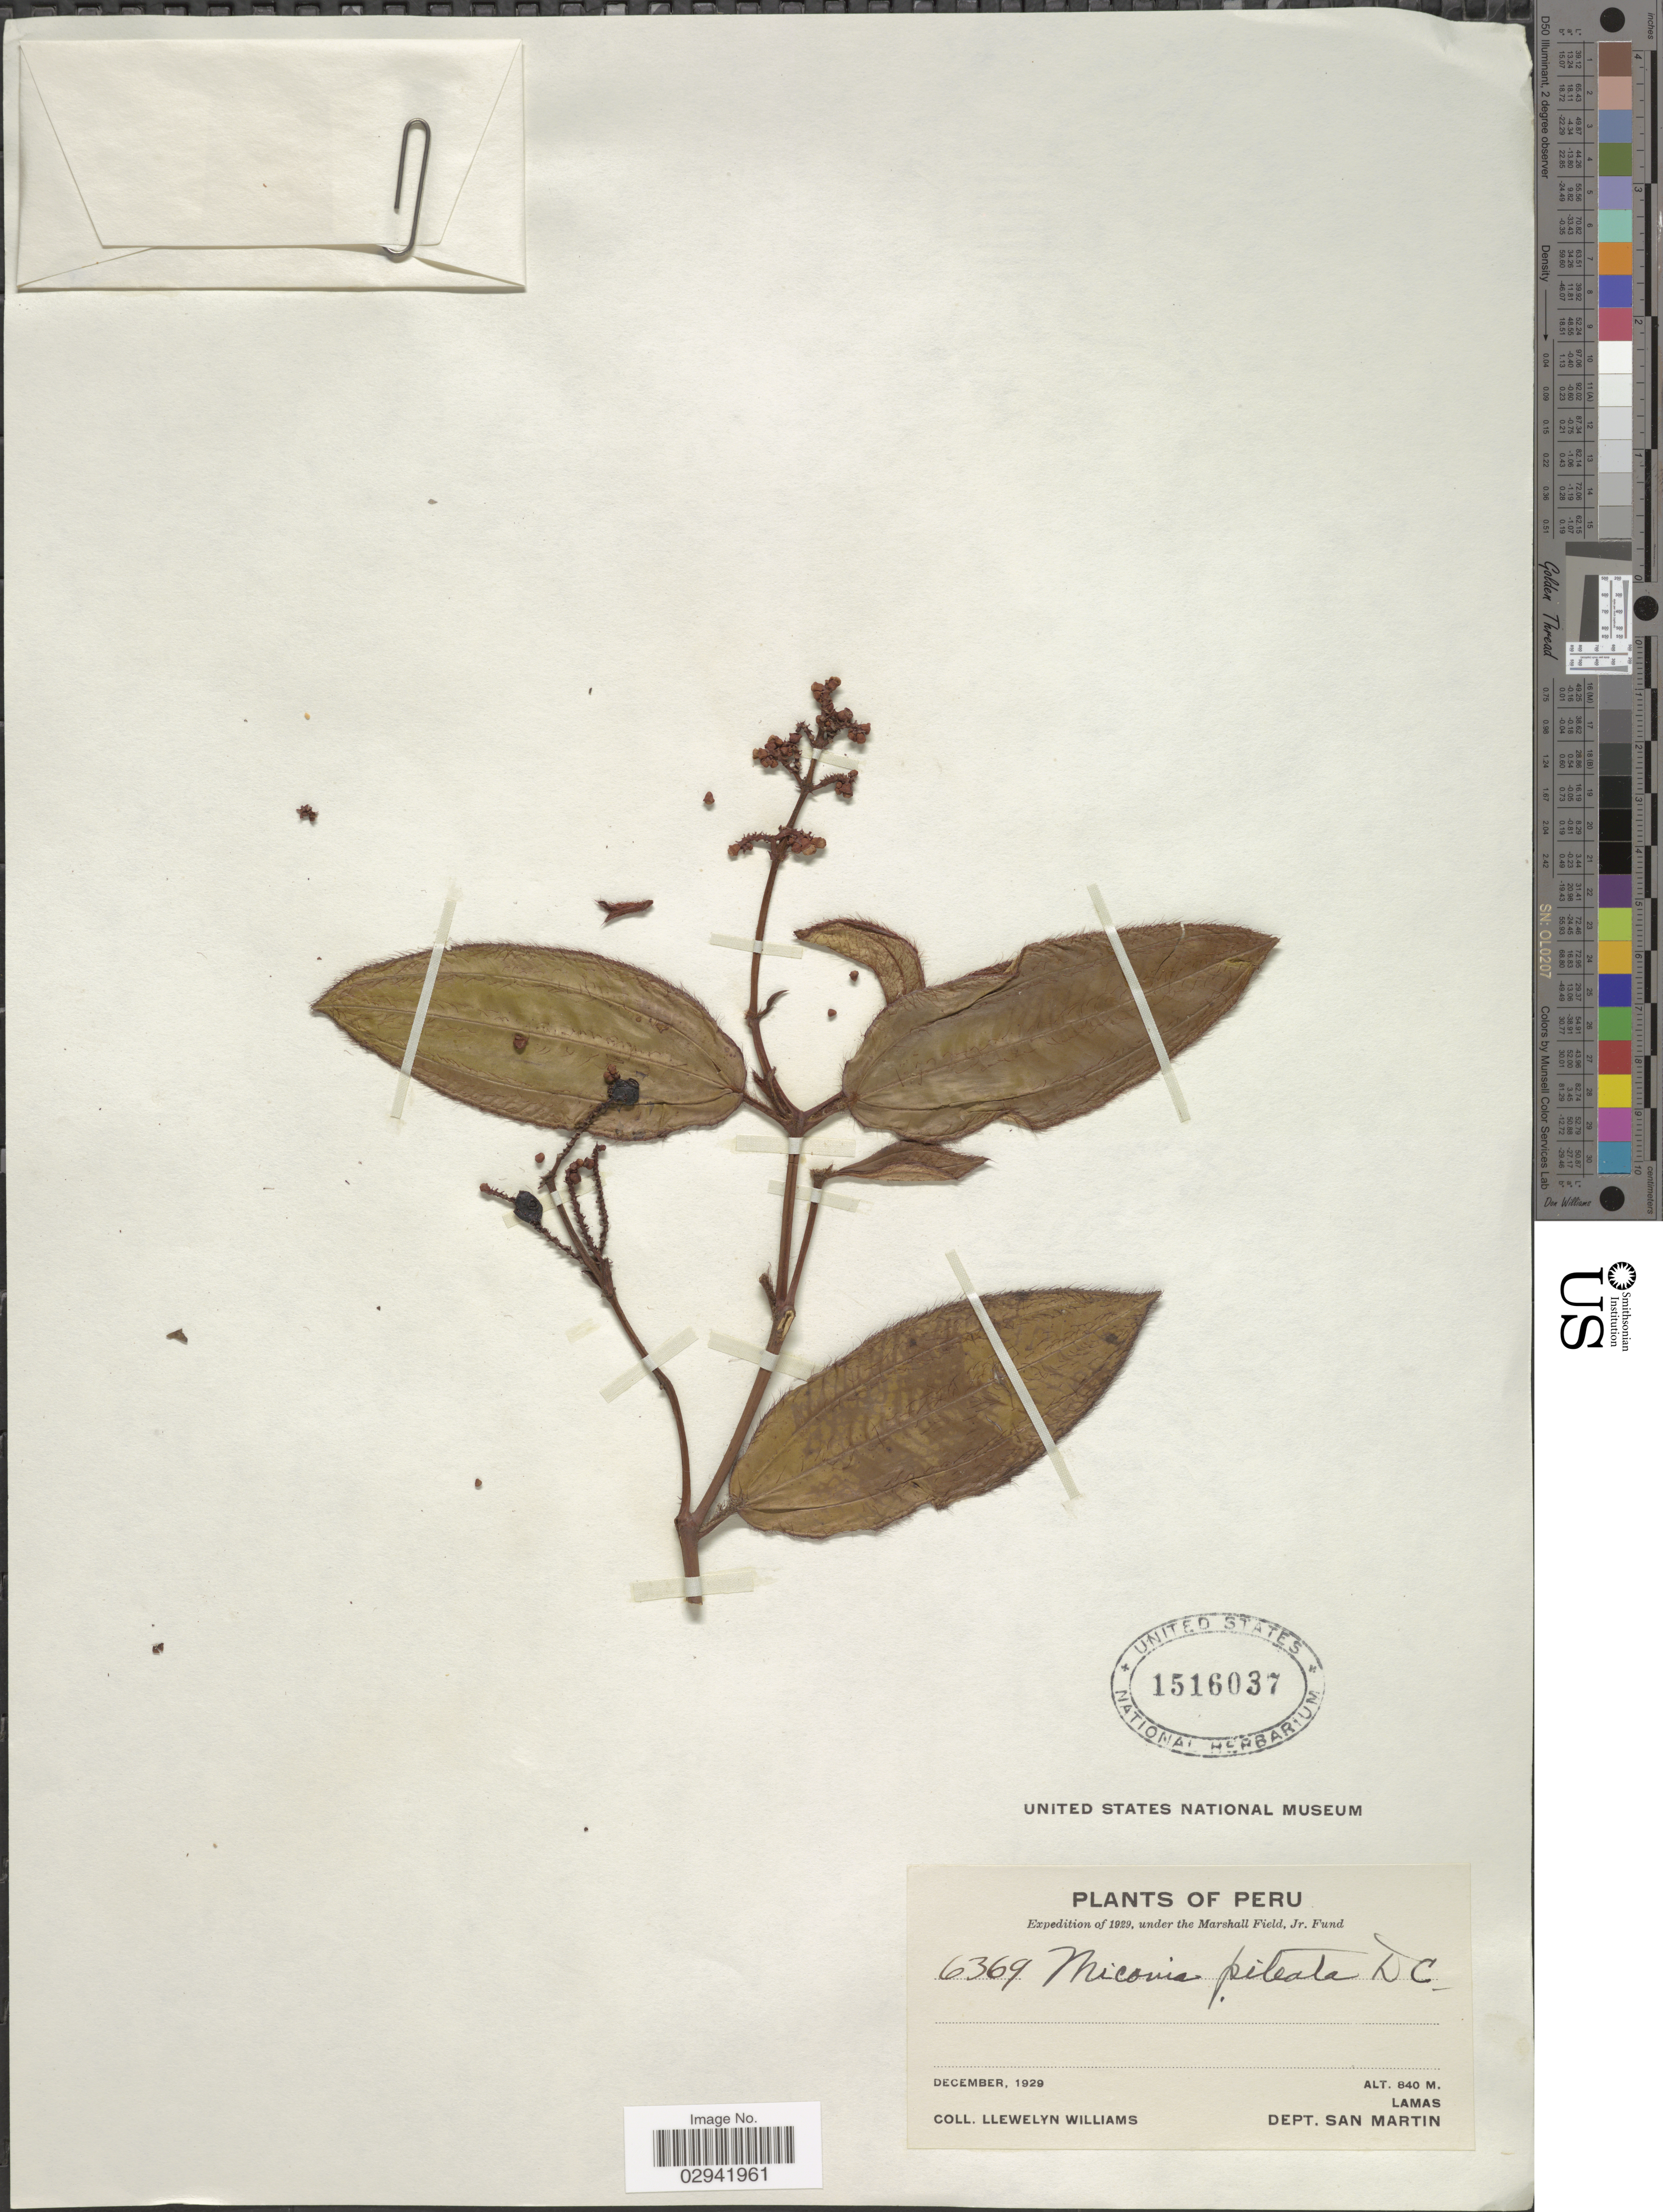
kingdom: Plantae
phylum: Tracheophyta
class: Magnoliopsida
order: Myrtales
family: Melastomataceae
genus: Miconia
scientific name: Miconia pileata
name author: DC.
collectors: Ll. Williams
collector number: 6369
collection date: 1929-12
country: Peru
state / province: San Martín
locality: Lamas. Dept. San Martin.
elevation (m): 840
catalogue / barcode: US 1516037